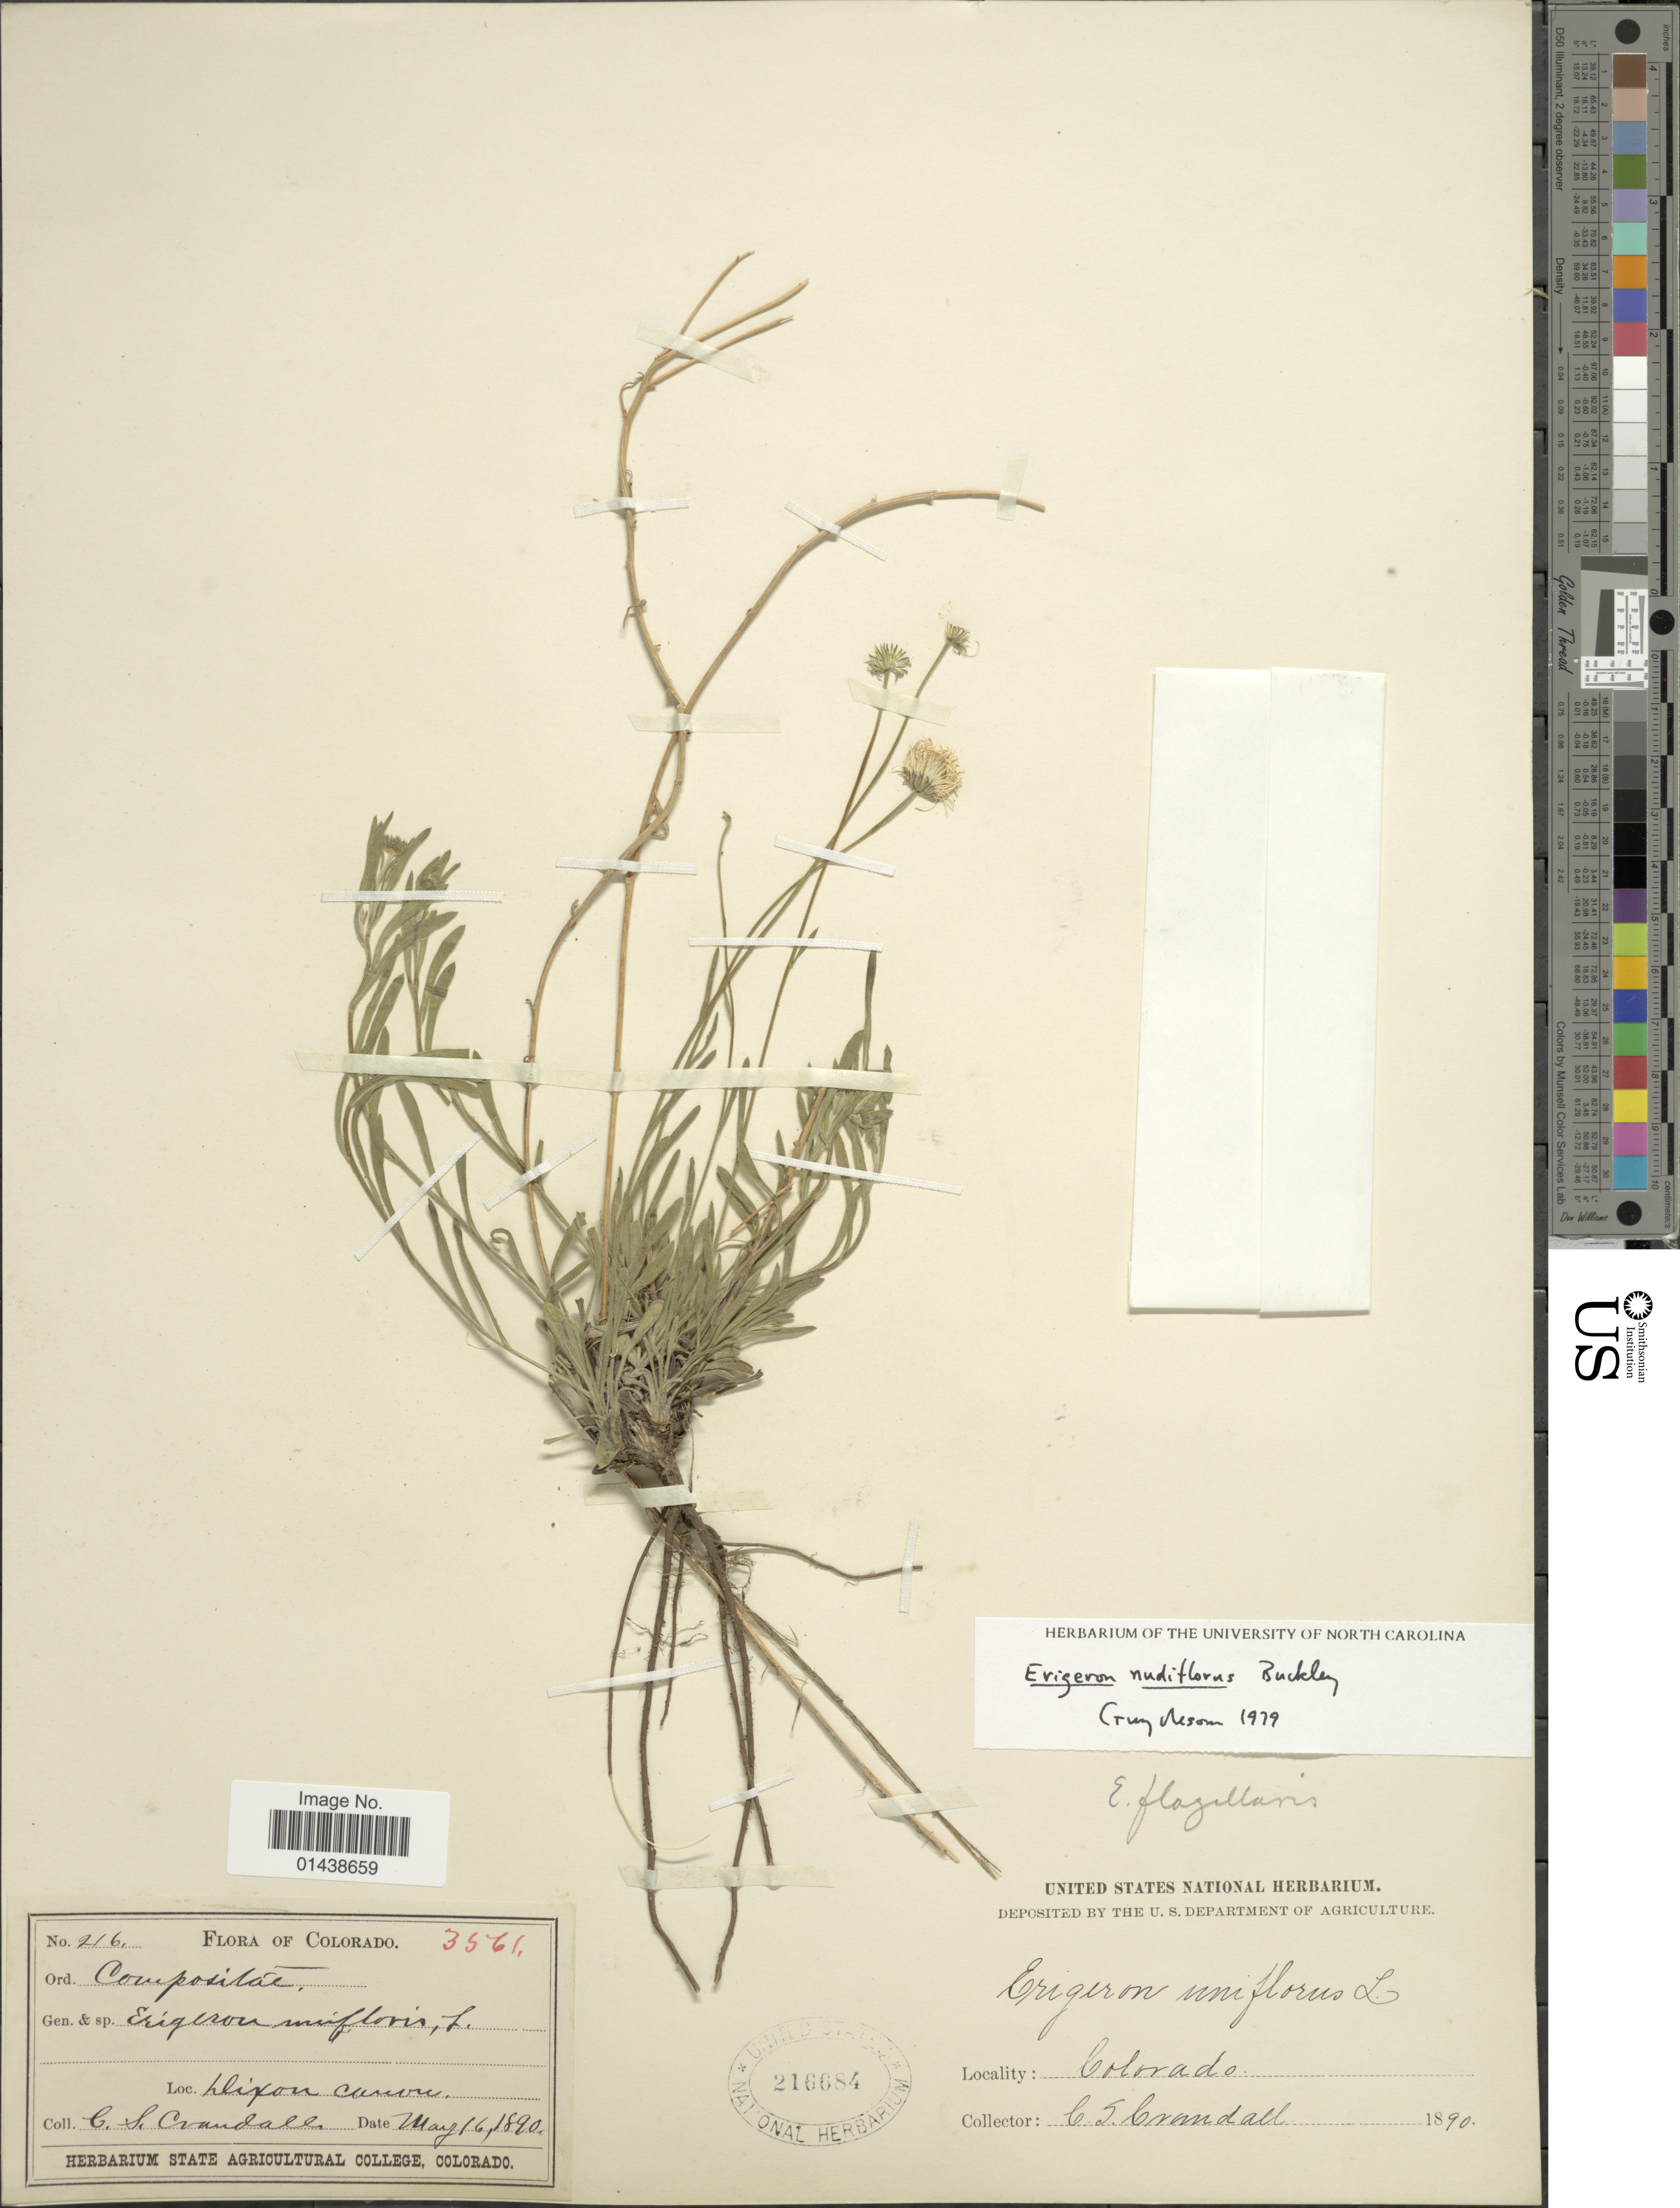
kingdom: Plantae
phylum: Tracheophyta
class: Magnoliopsida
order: Asterales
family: Asteraceae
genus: Erigeron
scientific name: Erigeron nudiflorus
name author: Buckley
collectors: C. Crandall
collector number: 216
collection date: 1890-05-16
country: United States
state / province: Colorado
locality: Dixon Canon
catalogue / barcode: US 216684